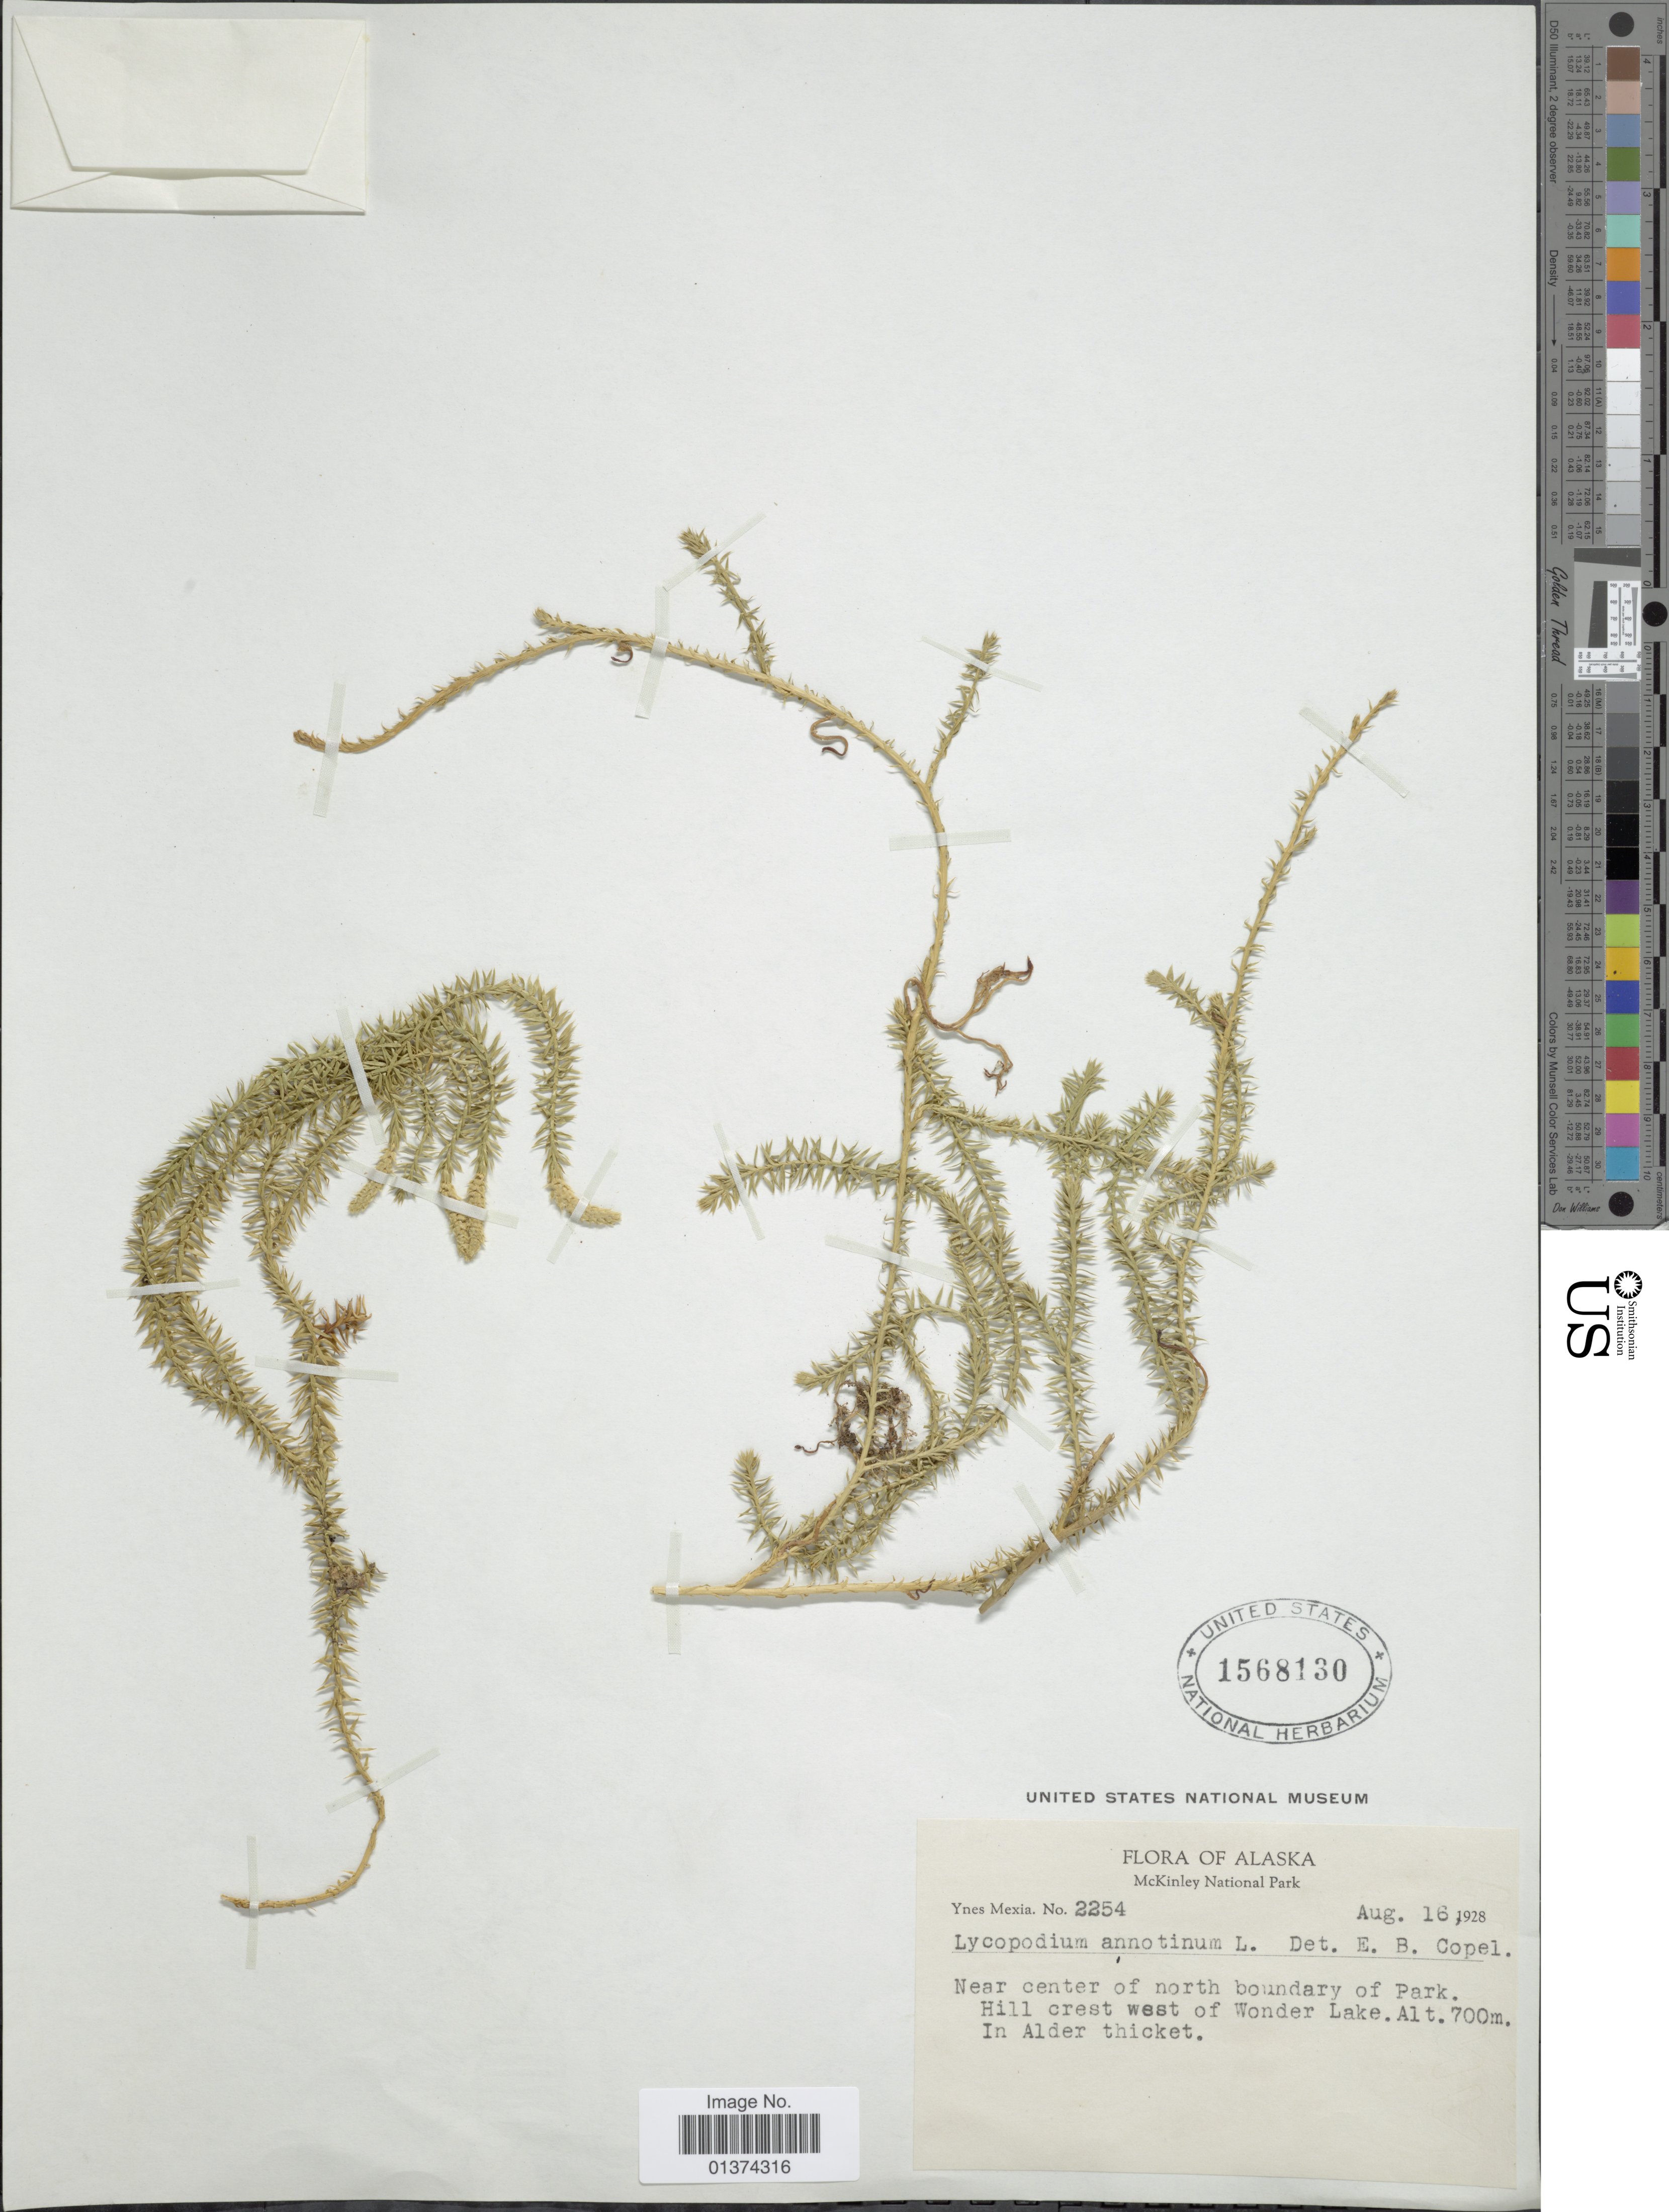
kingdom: Plantae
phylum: Tracheophyta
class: Lycopodiopsida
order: Lycopodiales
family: Lycopodiaceae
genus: Spinulum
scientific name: Spinulum annotinum subsp. annotinum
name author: (L.) A. Haines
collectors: Y. Mexia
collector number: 2254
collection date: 1928-08-16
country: United States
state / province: Alaska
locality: McKinley National Park, Near center of North boundary of Park. Hill crest west of Wonder Lake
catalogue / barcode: US 1568130